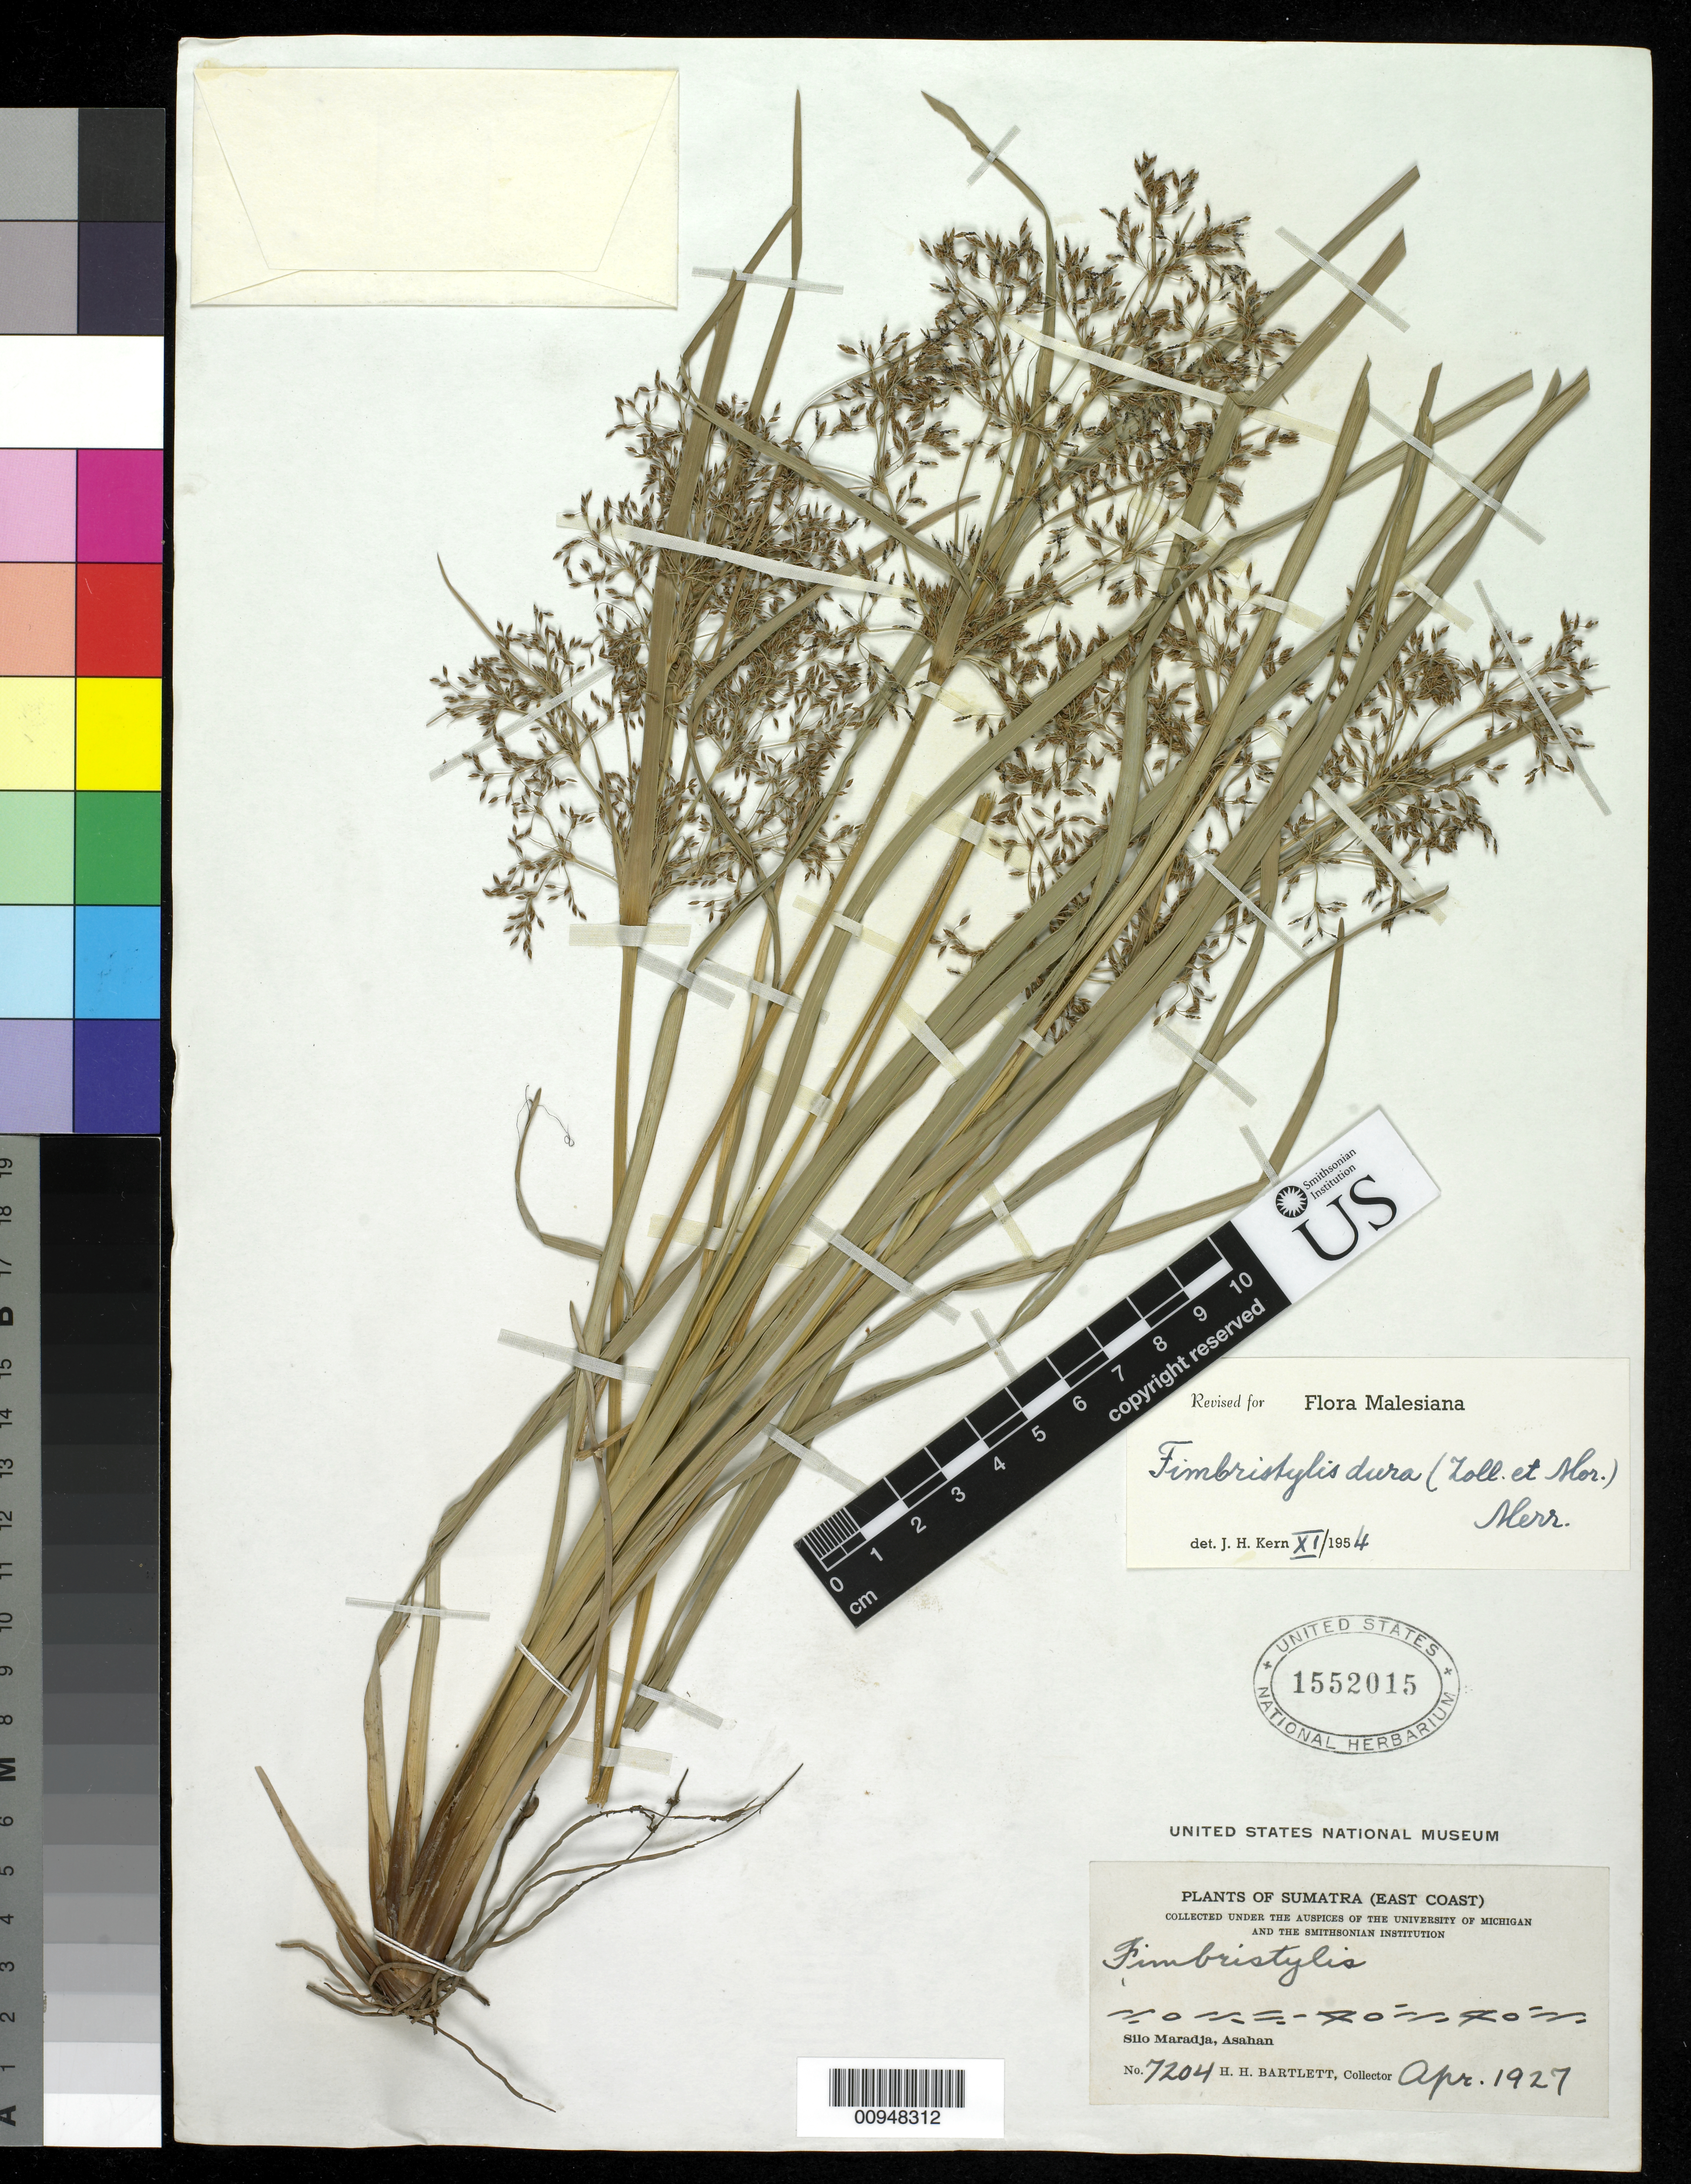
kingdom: Plantae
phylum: Tracheophyta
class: Liliopsida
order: Poales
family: Cyperaceae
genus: Fimbristylis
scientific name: Fimbristylis dura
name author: (Zoll. & Moritzi) Merr.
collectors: H. H. Bartlett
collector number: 7204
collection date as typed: Apr 1927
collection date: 1927-04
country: Indonesia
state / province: Sumatra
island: Sumatra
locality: Silo Maradja, Asahan.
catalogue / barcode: US 1552015